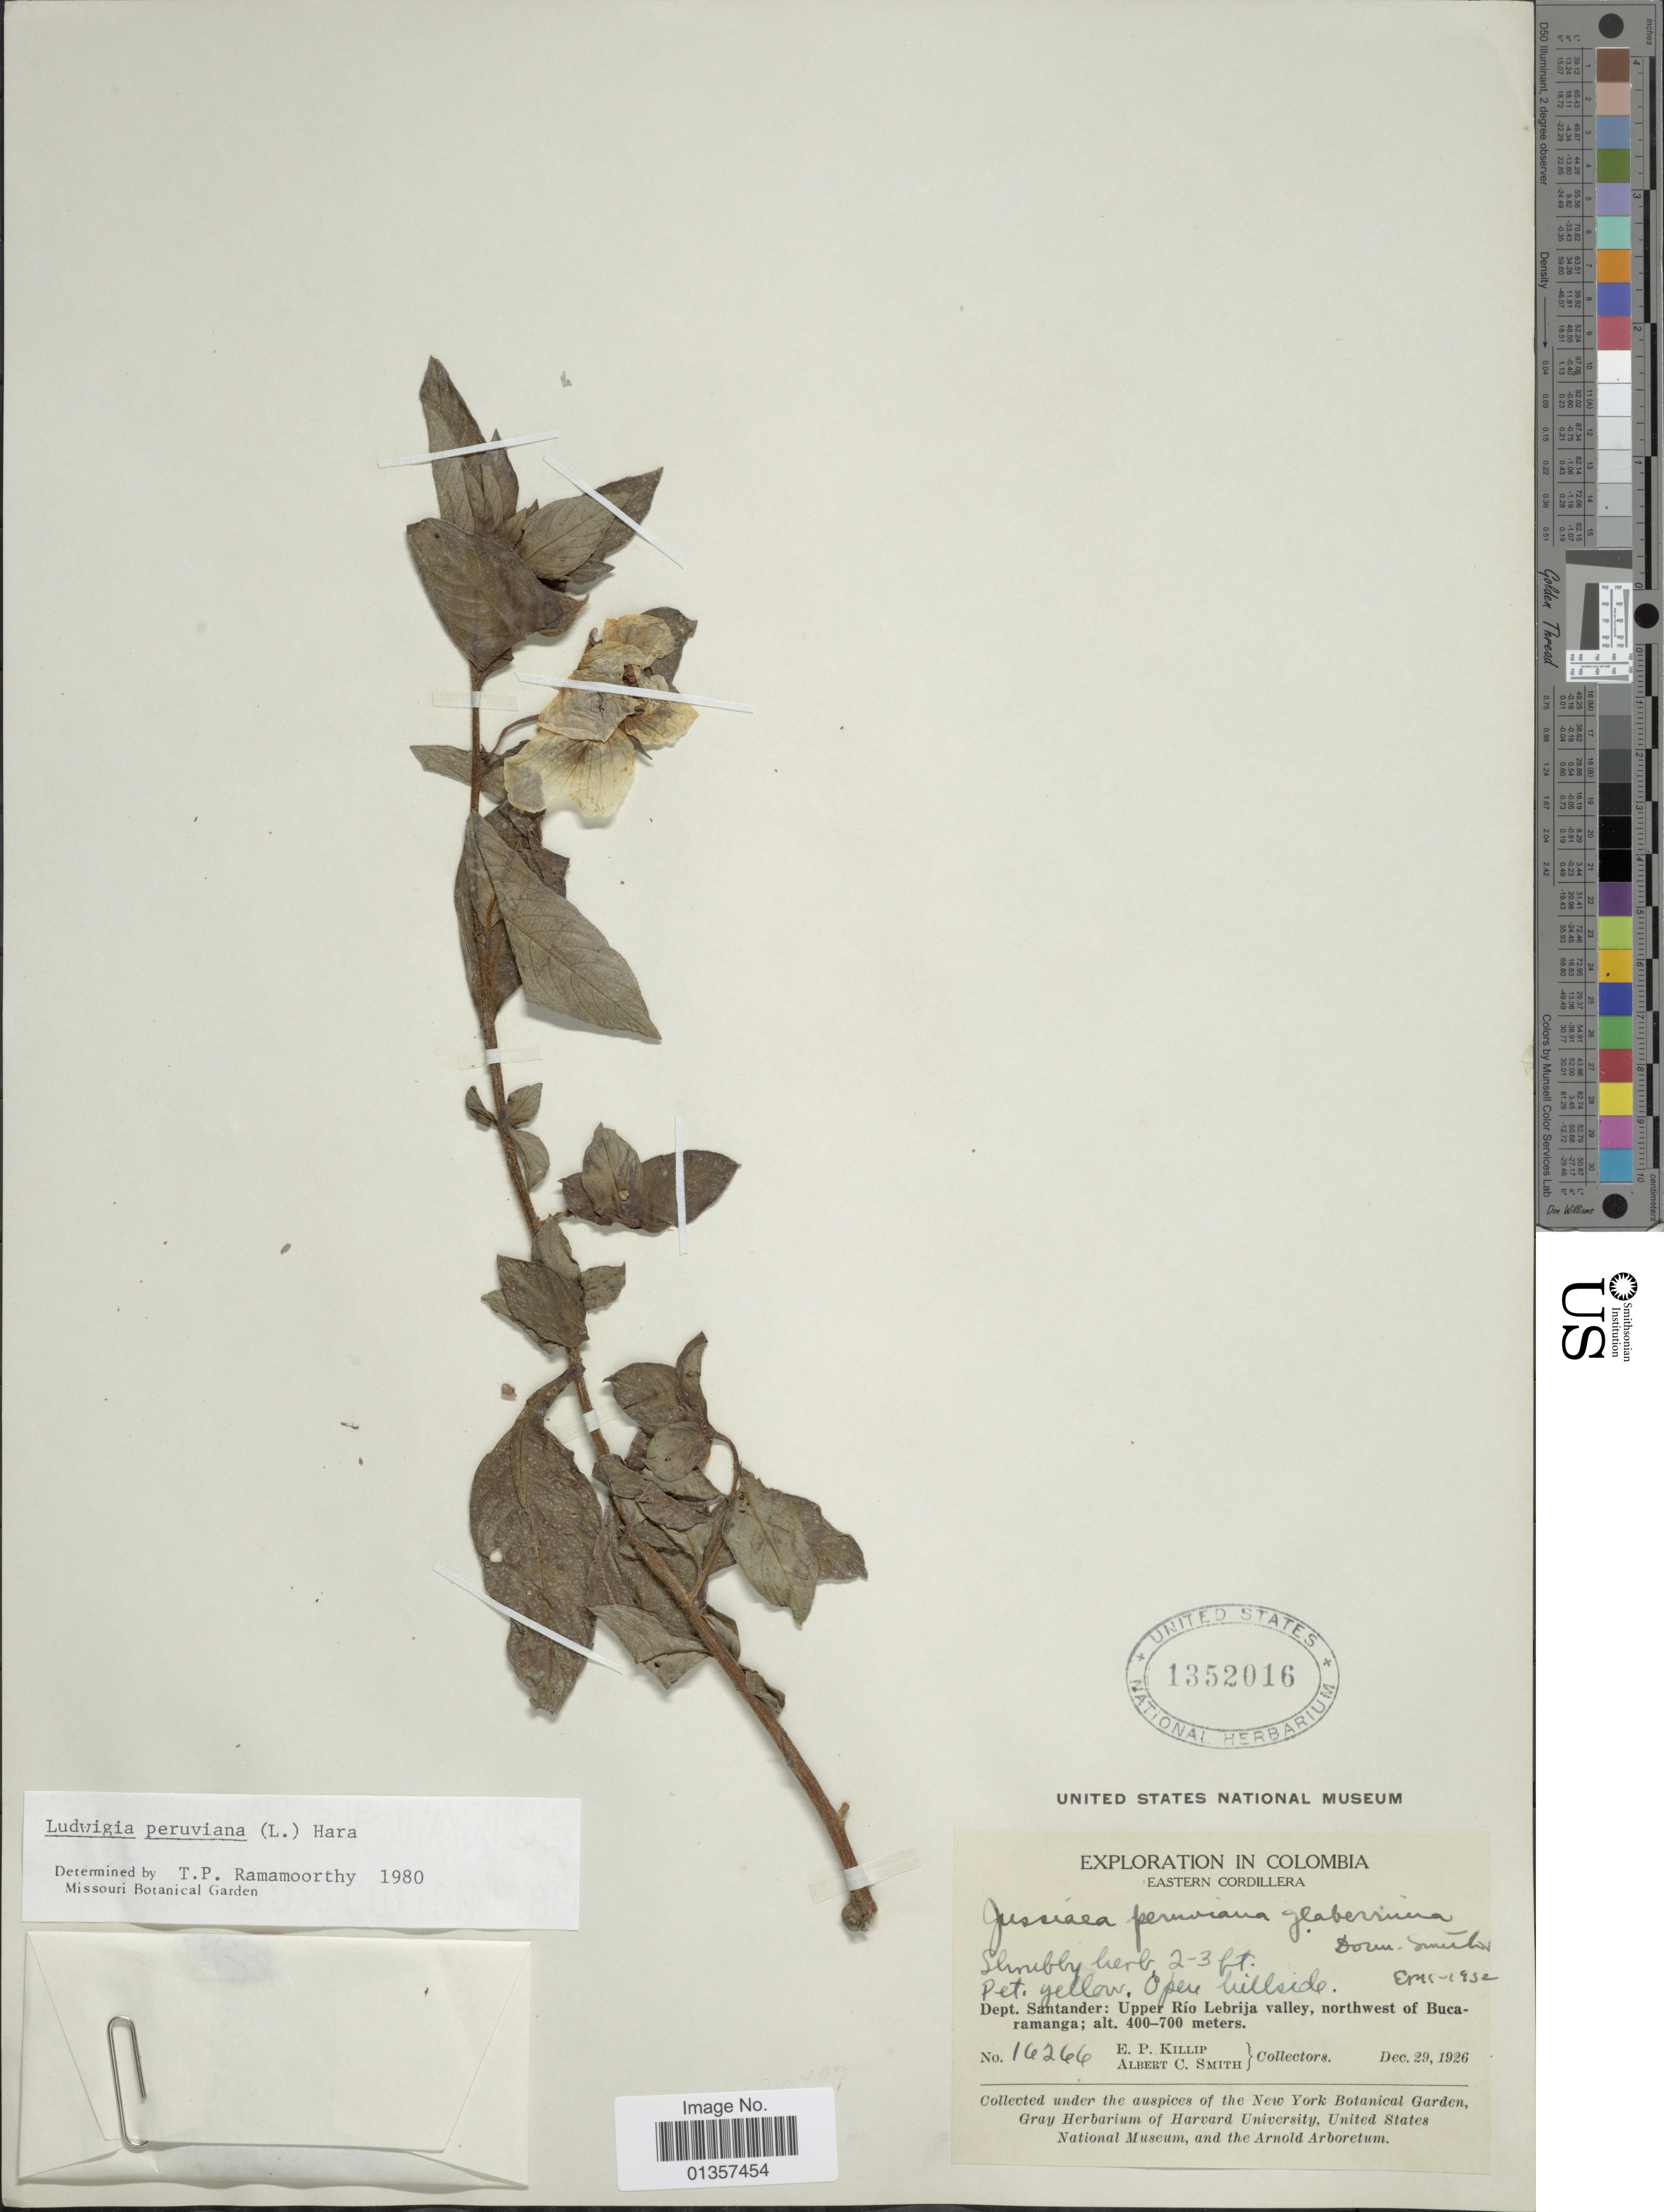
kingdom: Plantae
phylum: Tracheophyta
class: Magnoliopsida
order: Myrtales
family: Onagraceae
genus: Ludwigia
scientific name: Ludwigia peruviana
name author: (L.) H. Hara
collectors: E. P. Killip & A. C. Smith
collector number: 16266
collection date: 1926-12-29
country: Colombia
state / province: Santander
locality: Eastern Cordillera. Upper Río Lebrija valley, northwest of Bucaramanga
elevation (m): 400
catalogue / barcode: US 1352016